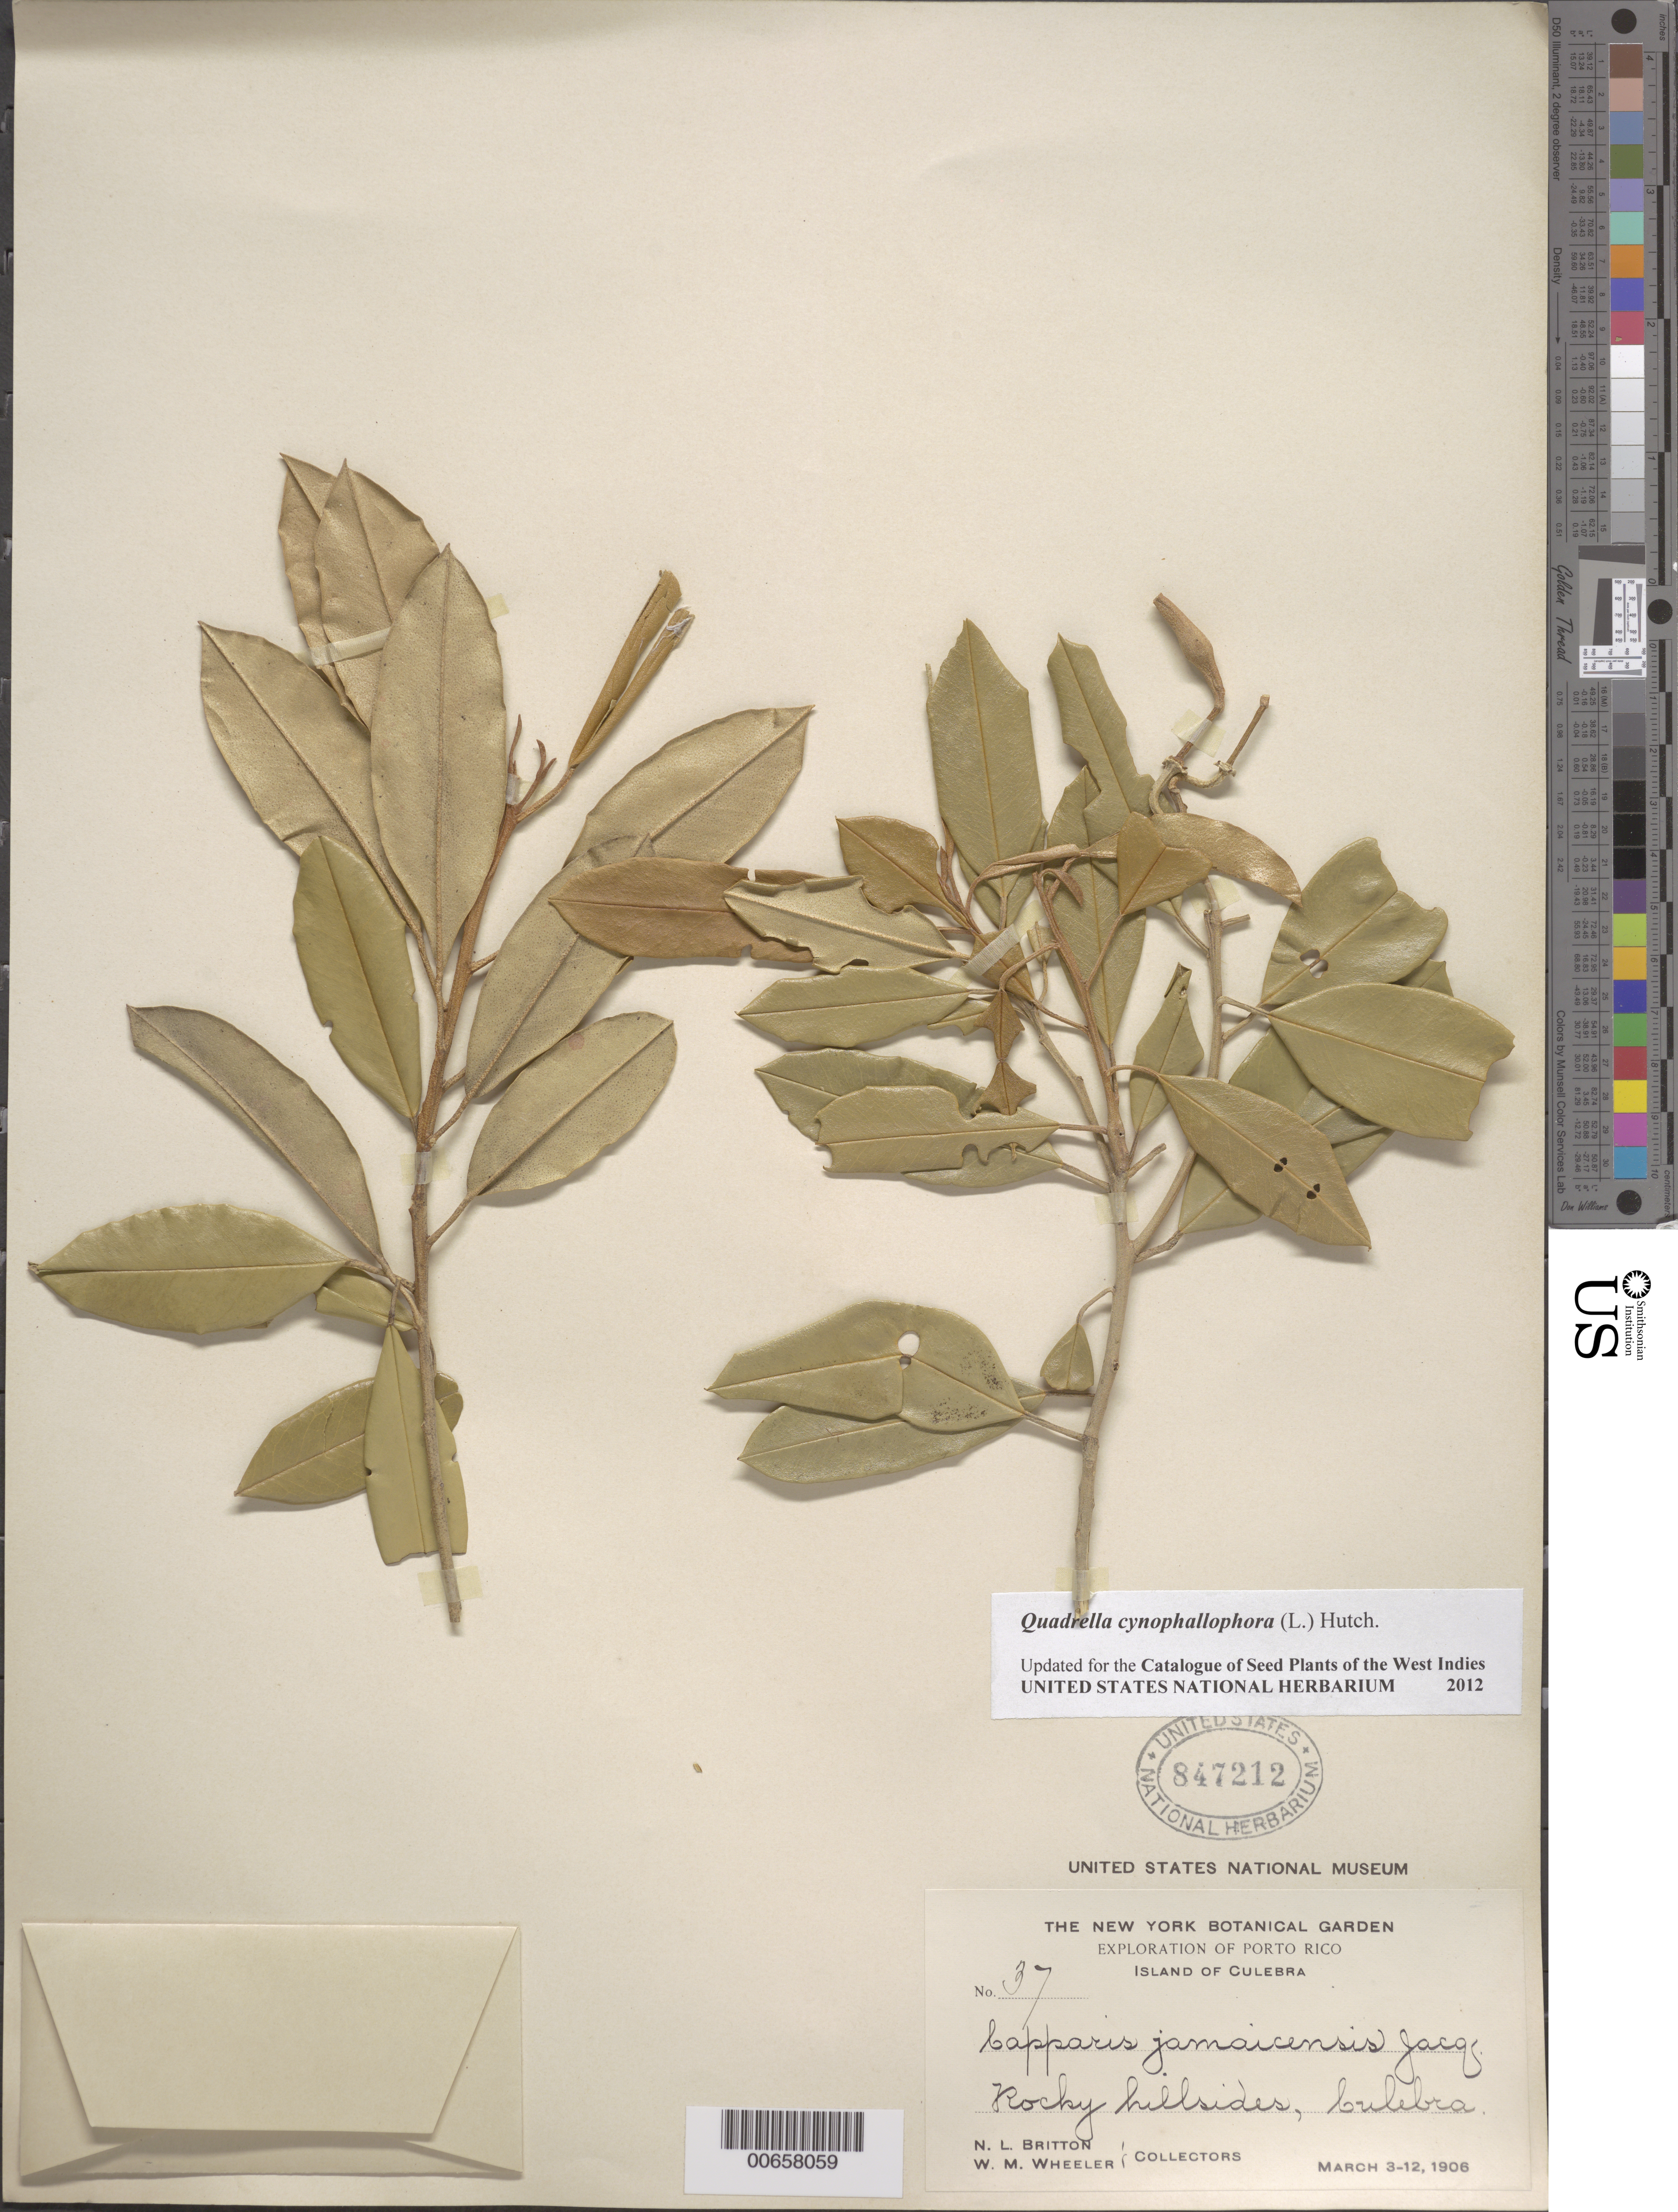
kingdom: Plantae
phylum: Tracheophyta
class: Magnoliopsida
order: Brassicales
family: Capparaceae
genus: Capparis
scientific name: Capparis jamaicensis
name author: Jacq.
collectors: N. Britton & W. Wheeler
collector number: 37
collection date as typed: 03 Mar 1906 to 12 Mar 1906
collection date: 1906-03-03/1906-03-12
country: Puerto Rico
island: Culebra Island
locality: Culebra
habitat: Rocky hillsides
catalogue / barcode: US 847212